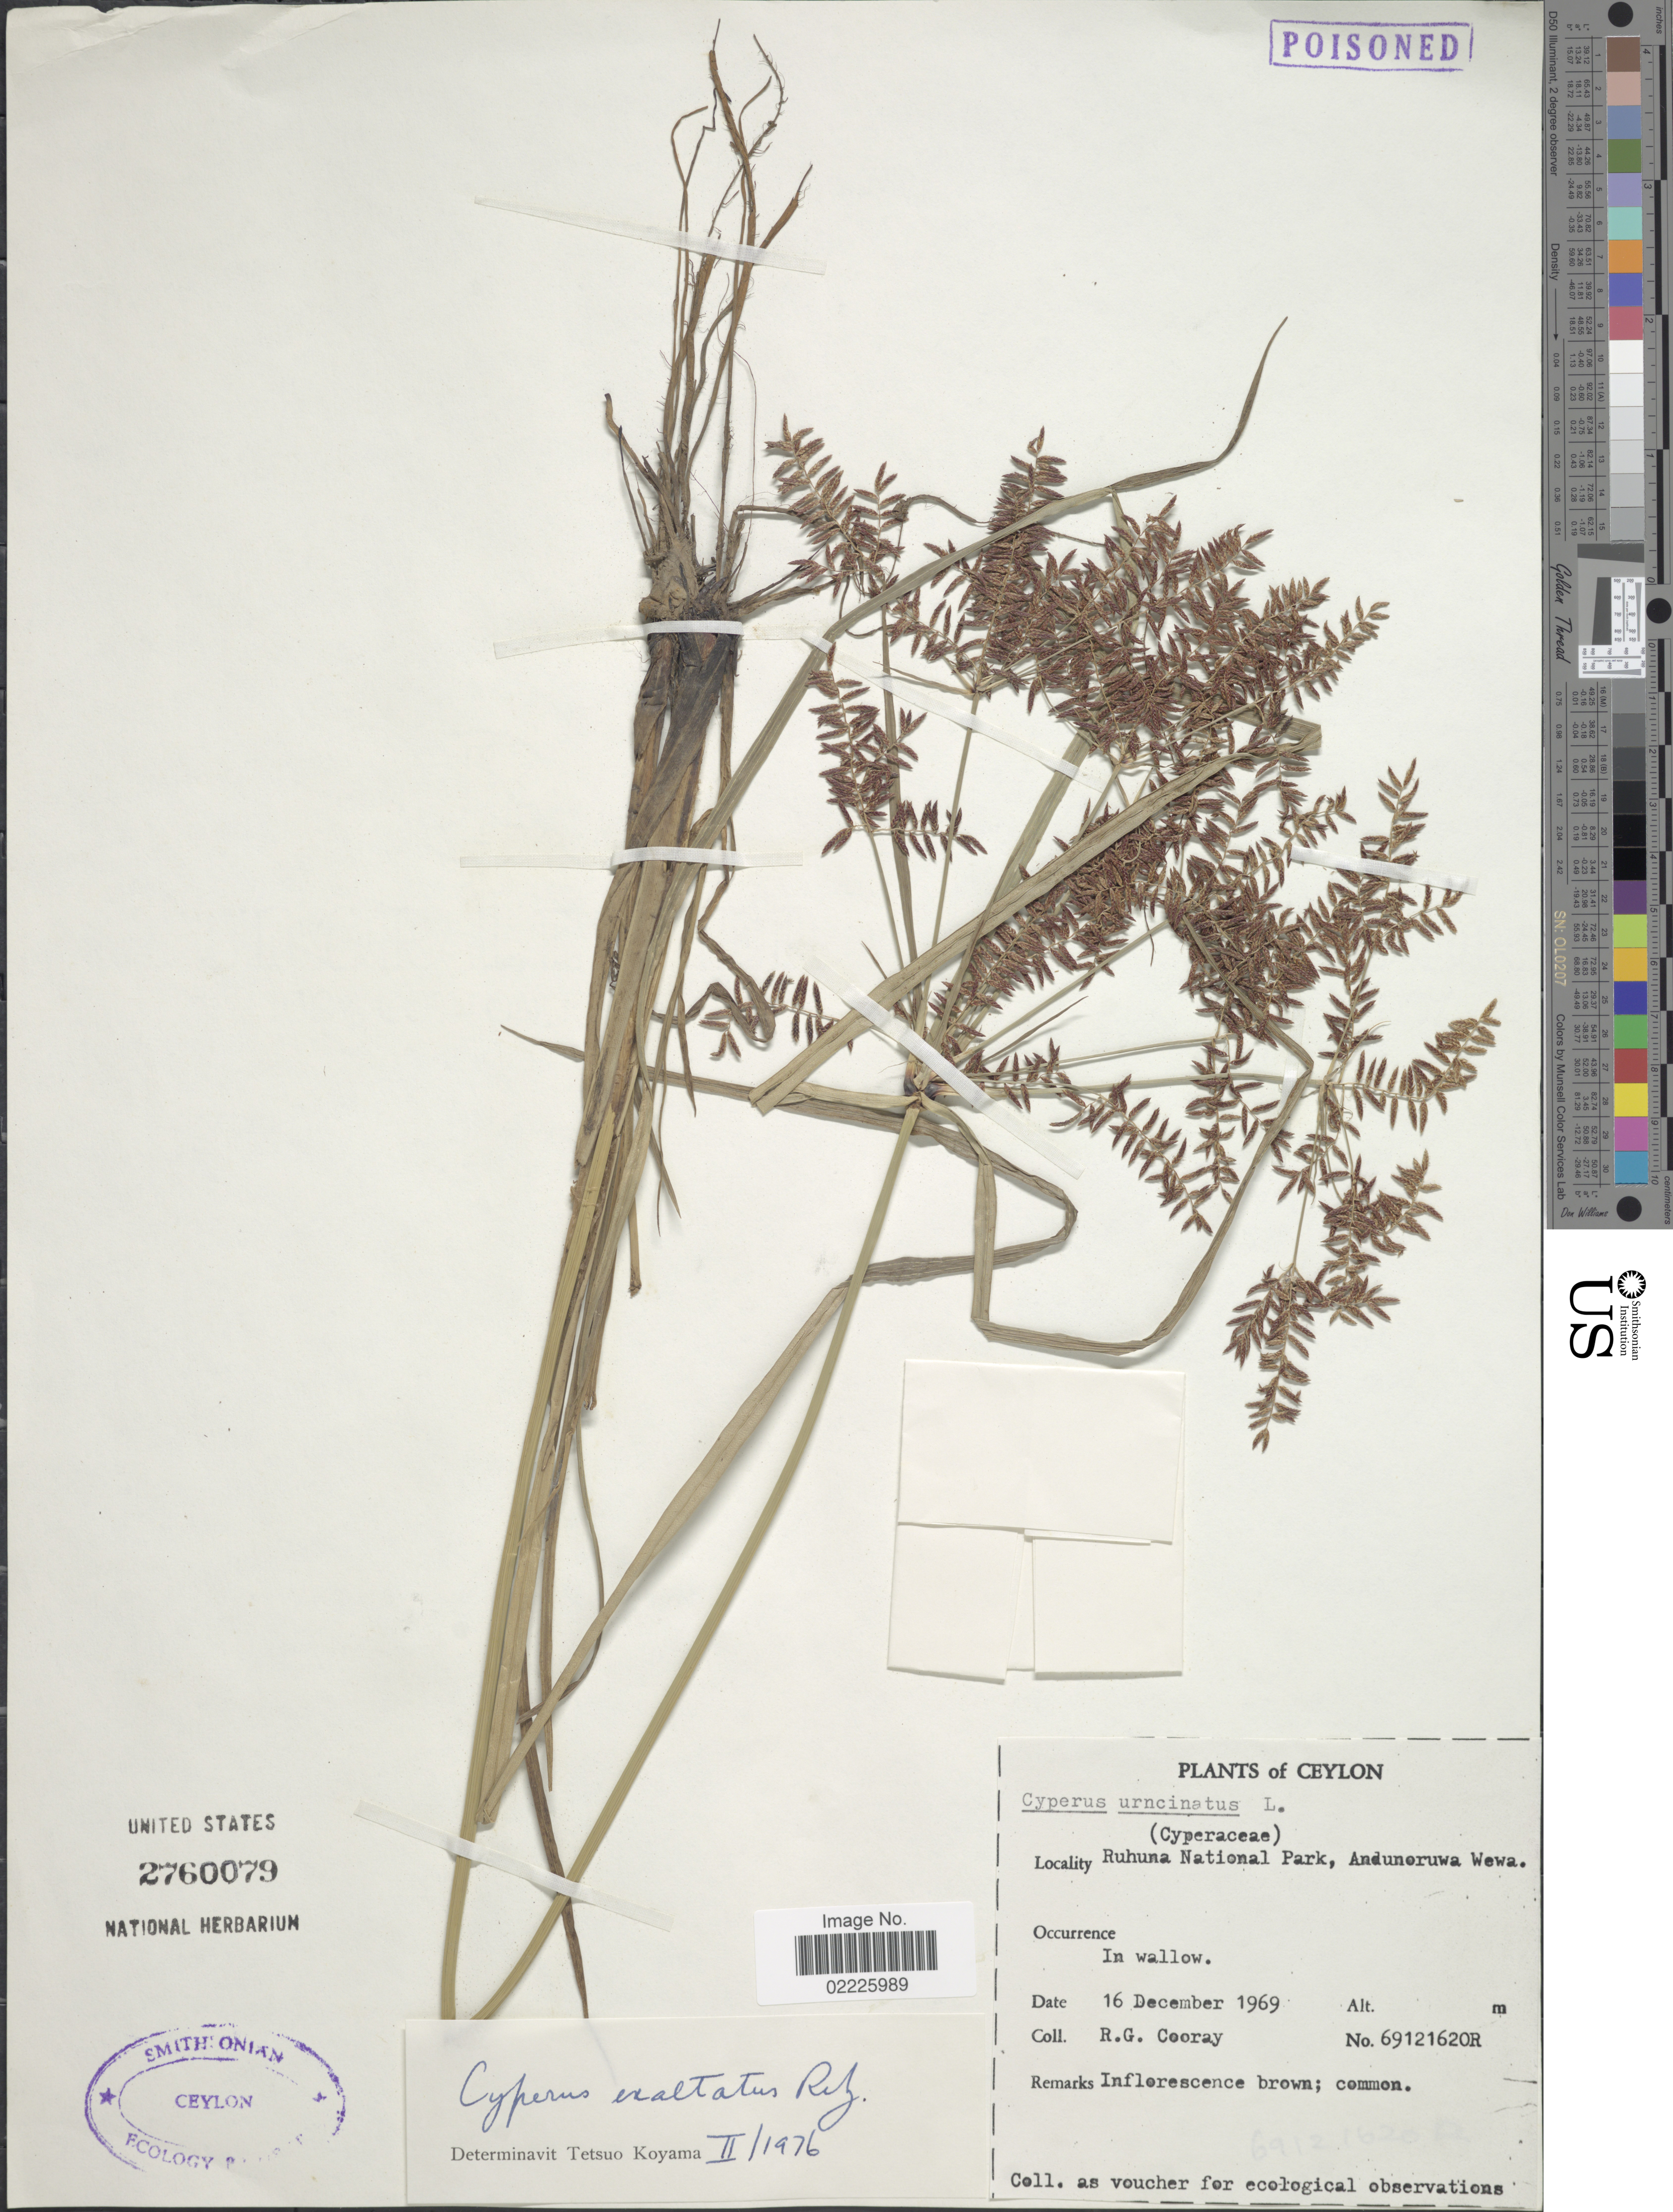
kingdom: Plantae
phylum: Tracheophyta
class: Liliopsida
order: Poales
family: Cyperaceae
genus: Cyperus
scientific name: Cyperus exaltatus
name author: Retz.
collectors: R. Cooray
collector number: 69121620R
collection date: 1969-12-16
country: Sri Lanka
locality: Ceylon, Ruhuna National Park, Andunoruwa Wewa in wallow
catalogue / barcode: US 2760079